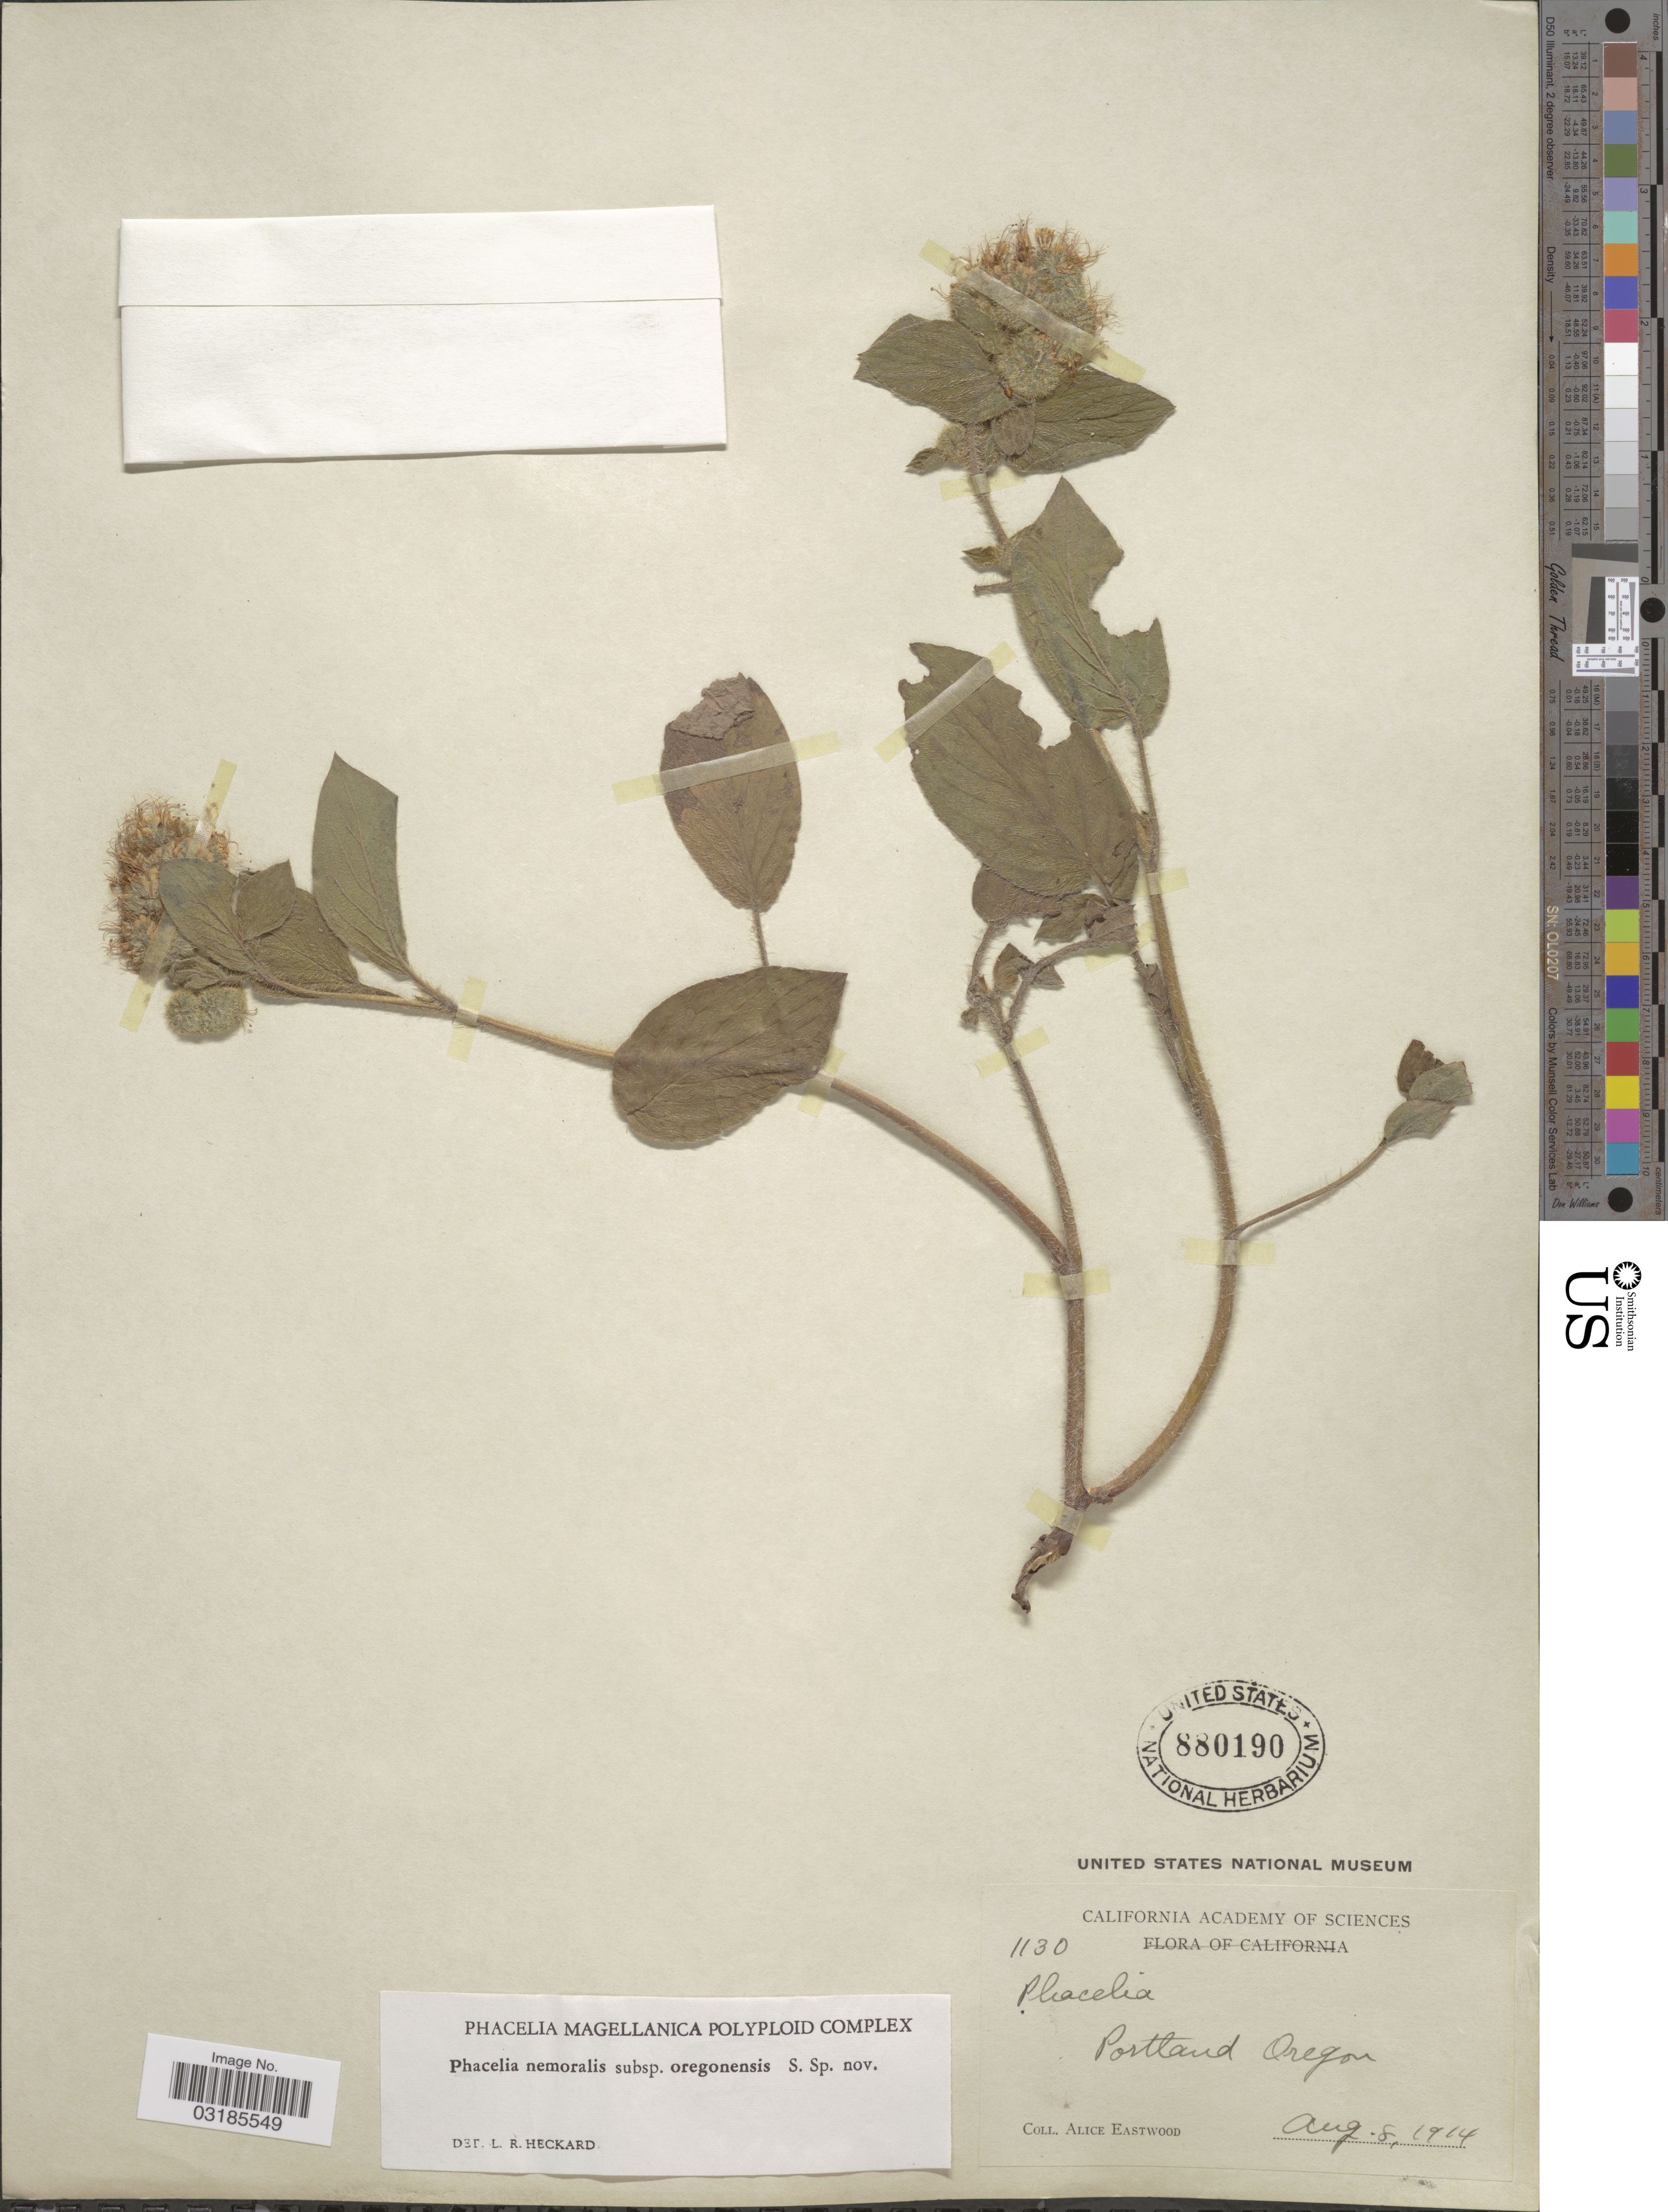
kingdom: Plantae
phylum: Tracheophyta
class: Magnoliopsida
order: Boraginales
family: Hydrophyllaceae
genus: Phacelia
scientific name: Phacelia nemoralis subsp. oregonensis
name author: Heckard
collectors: A. Eastwood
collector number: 1130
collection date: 1914-08-08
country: United States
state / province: Oregon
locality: Portland.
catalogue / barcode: US 880190